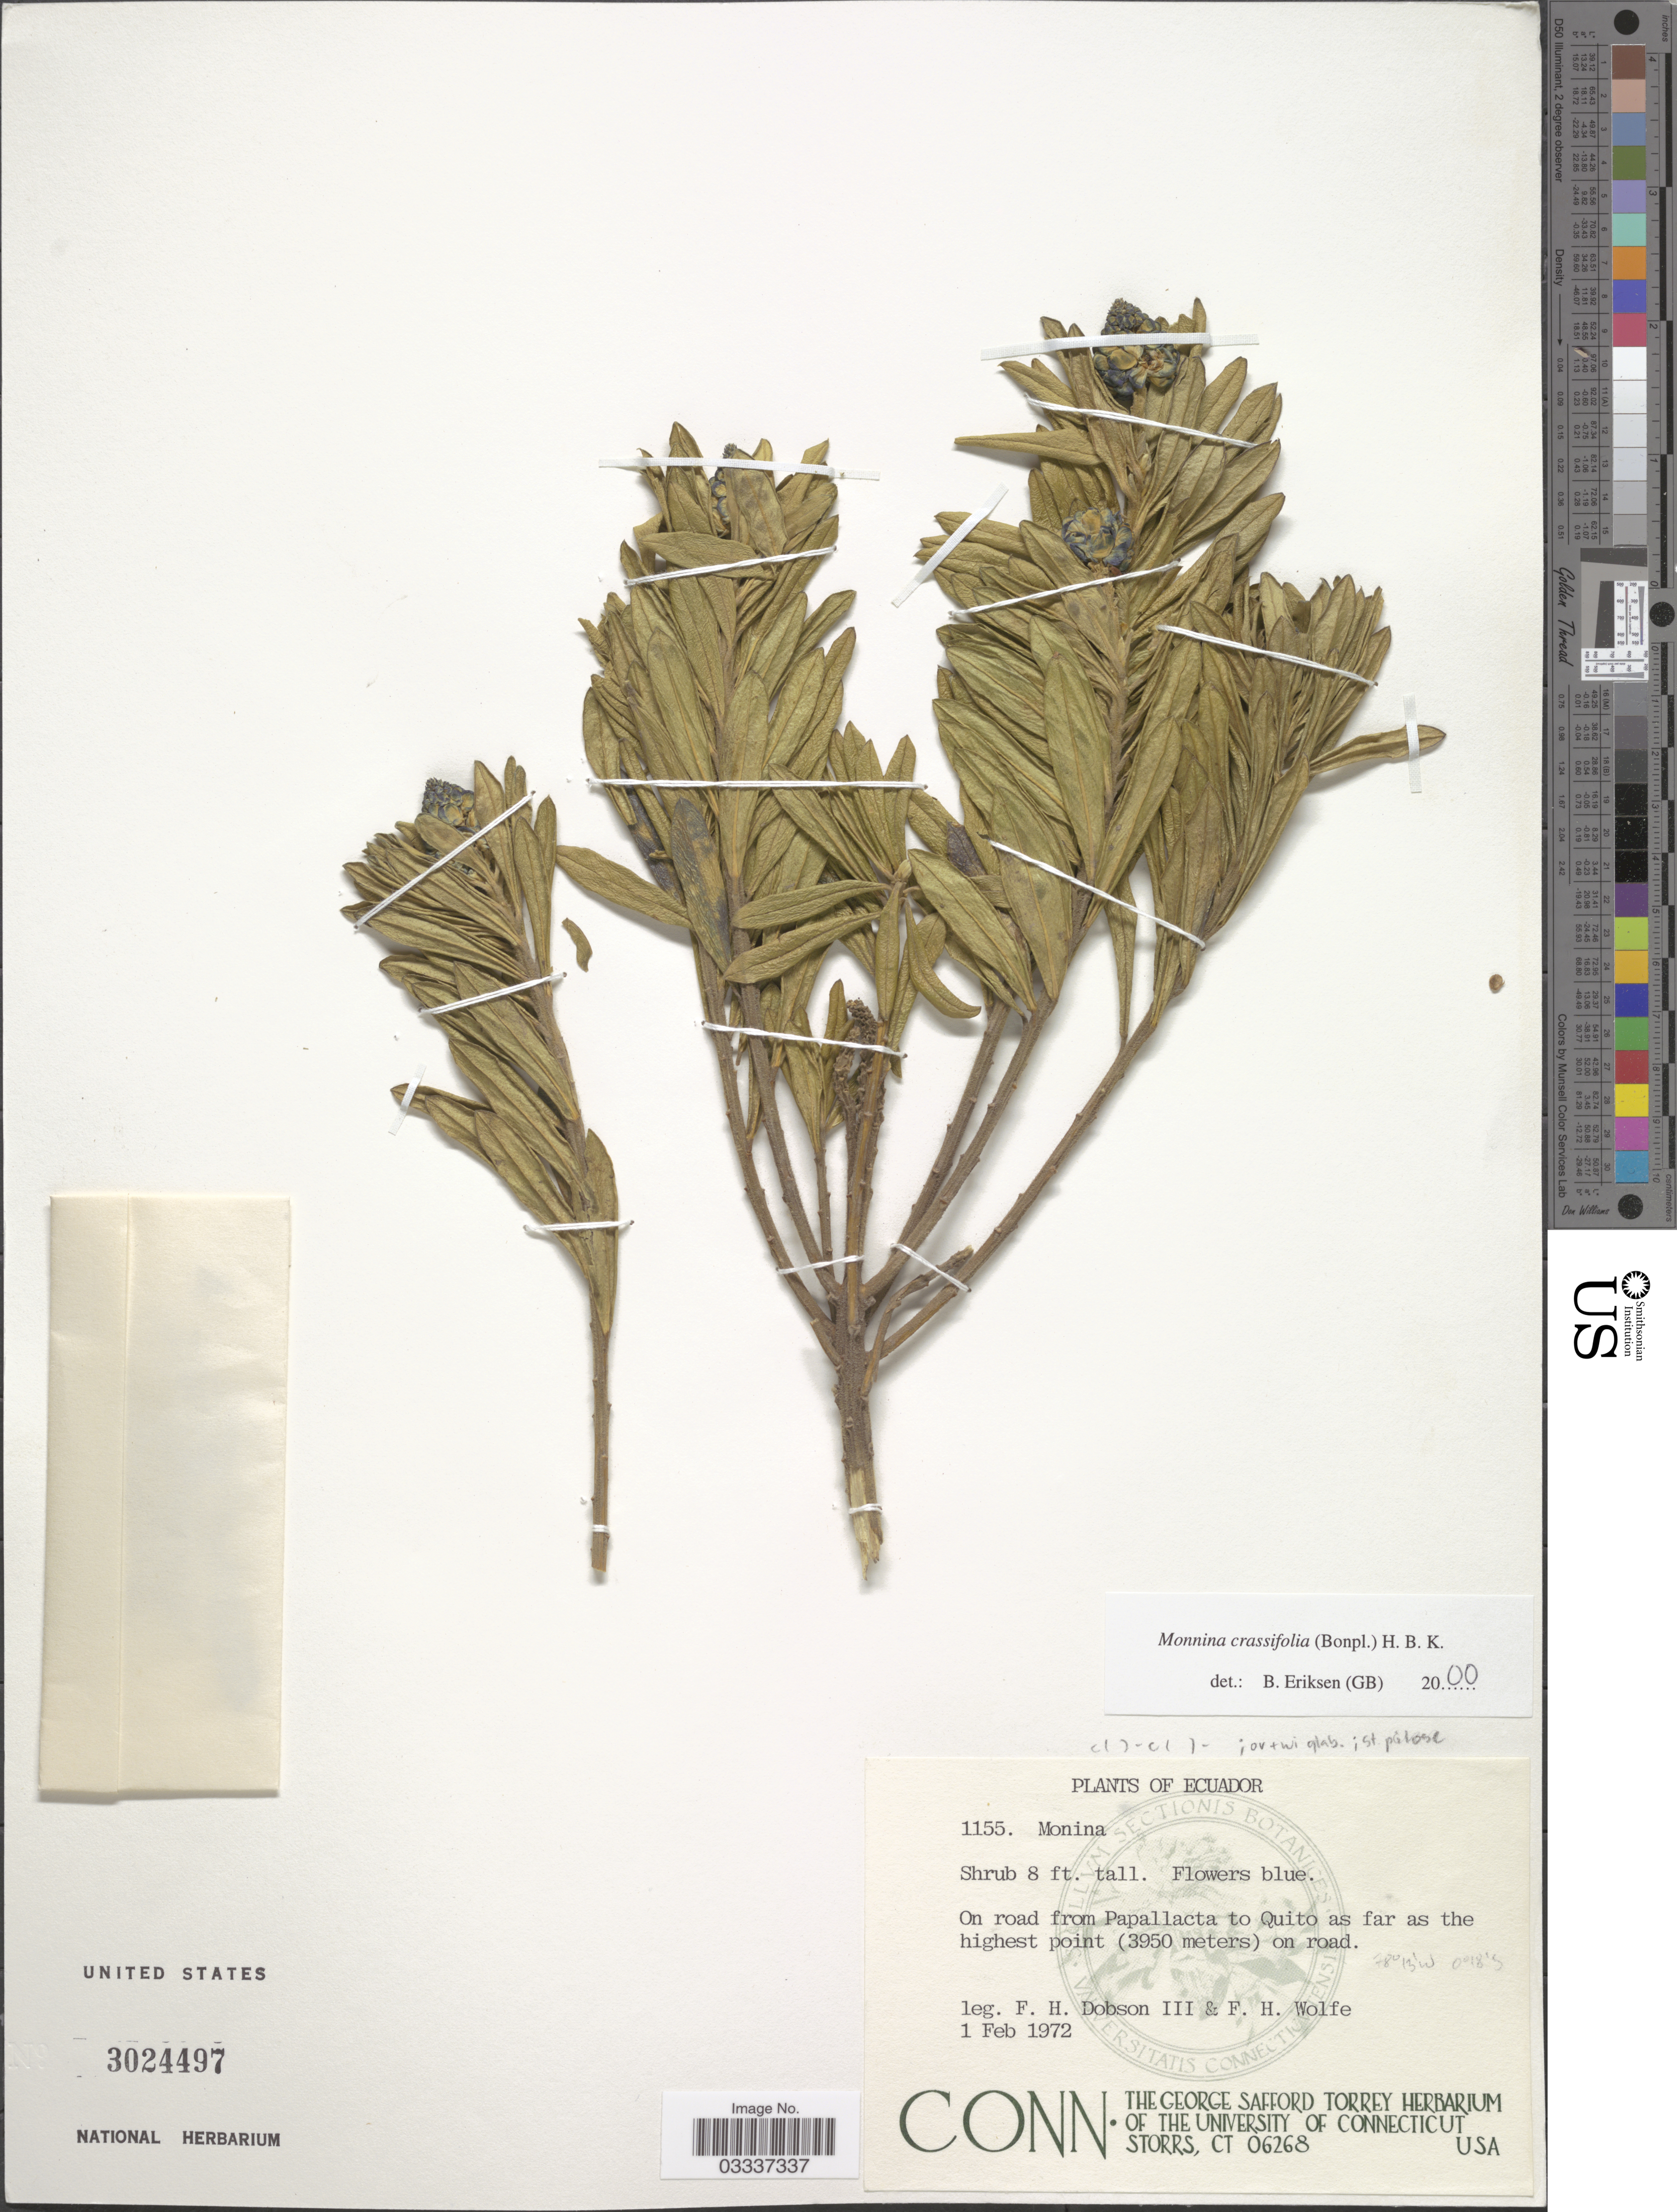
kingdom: Plantae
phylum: Tracheophyta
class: Magnoliopsida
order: Fabales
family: Polygalaceae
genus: Monnina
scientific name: Monnina crassifolia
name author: (Bonpl.) Kunth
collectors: F. Dobson III & F. Wolfe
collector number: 1155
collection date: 1972-02-01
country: Ecuador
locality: On road from Papallacta to Quito as far as the highest point on road.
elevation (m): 3950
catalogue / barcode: US 3024497